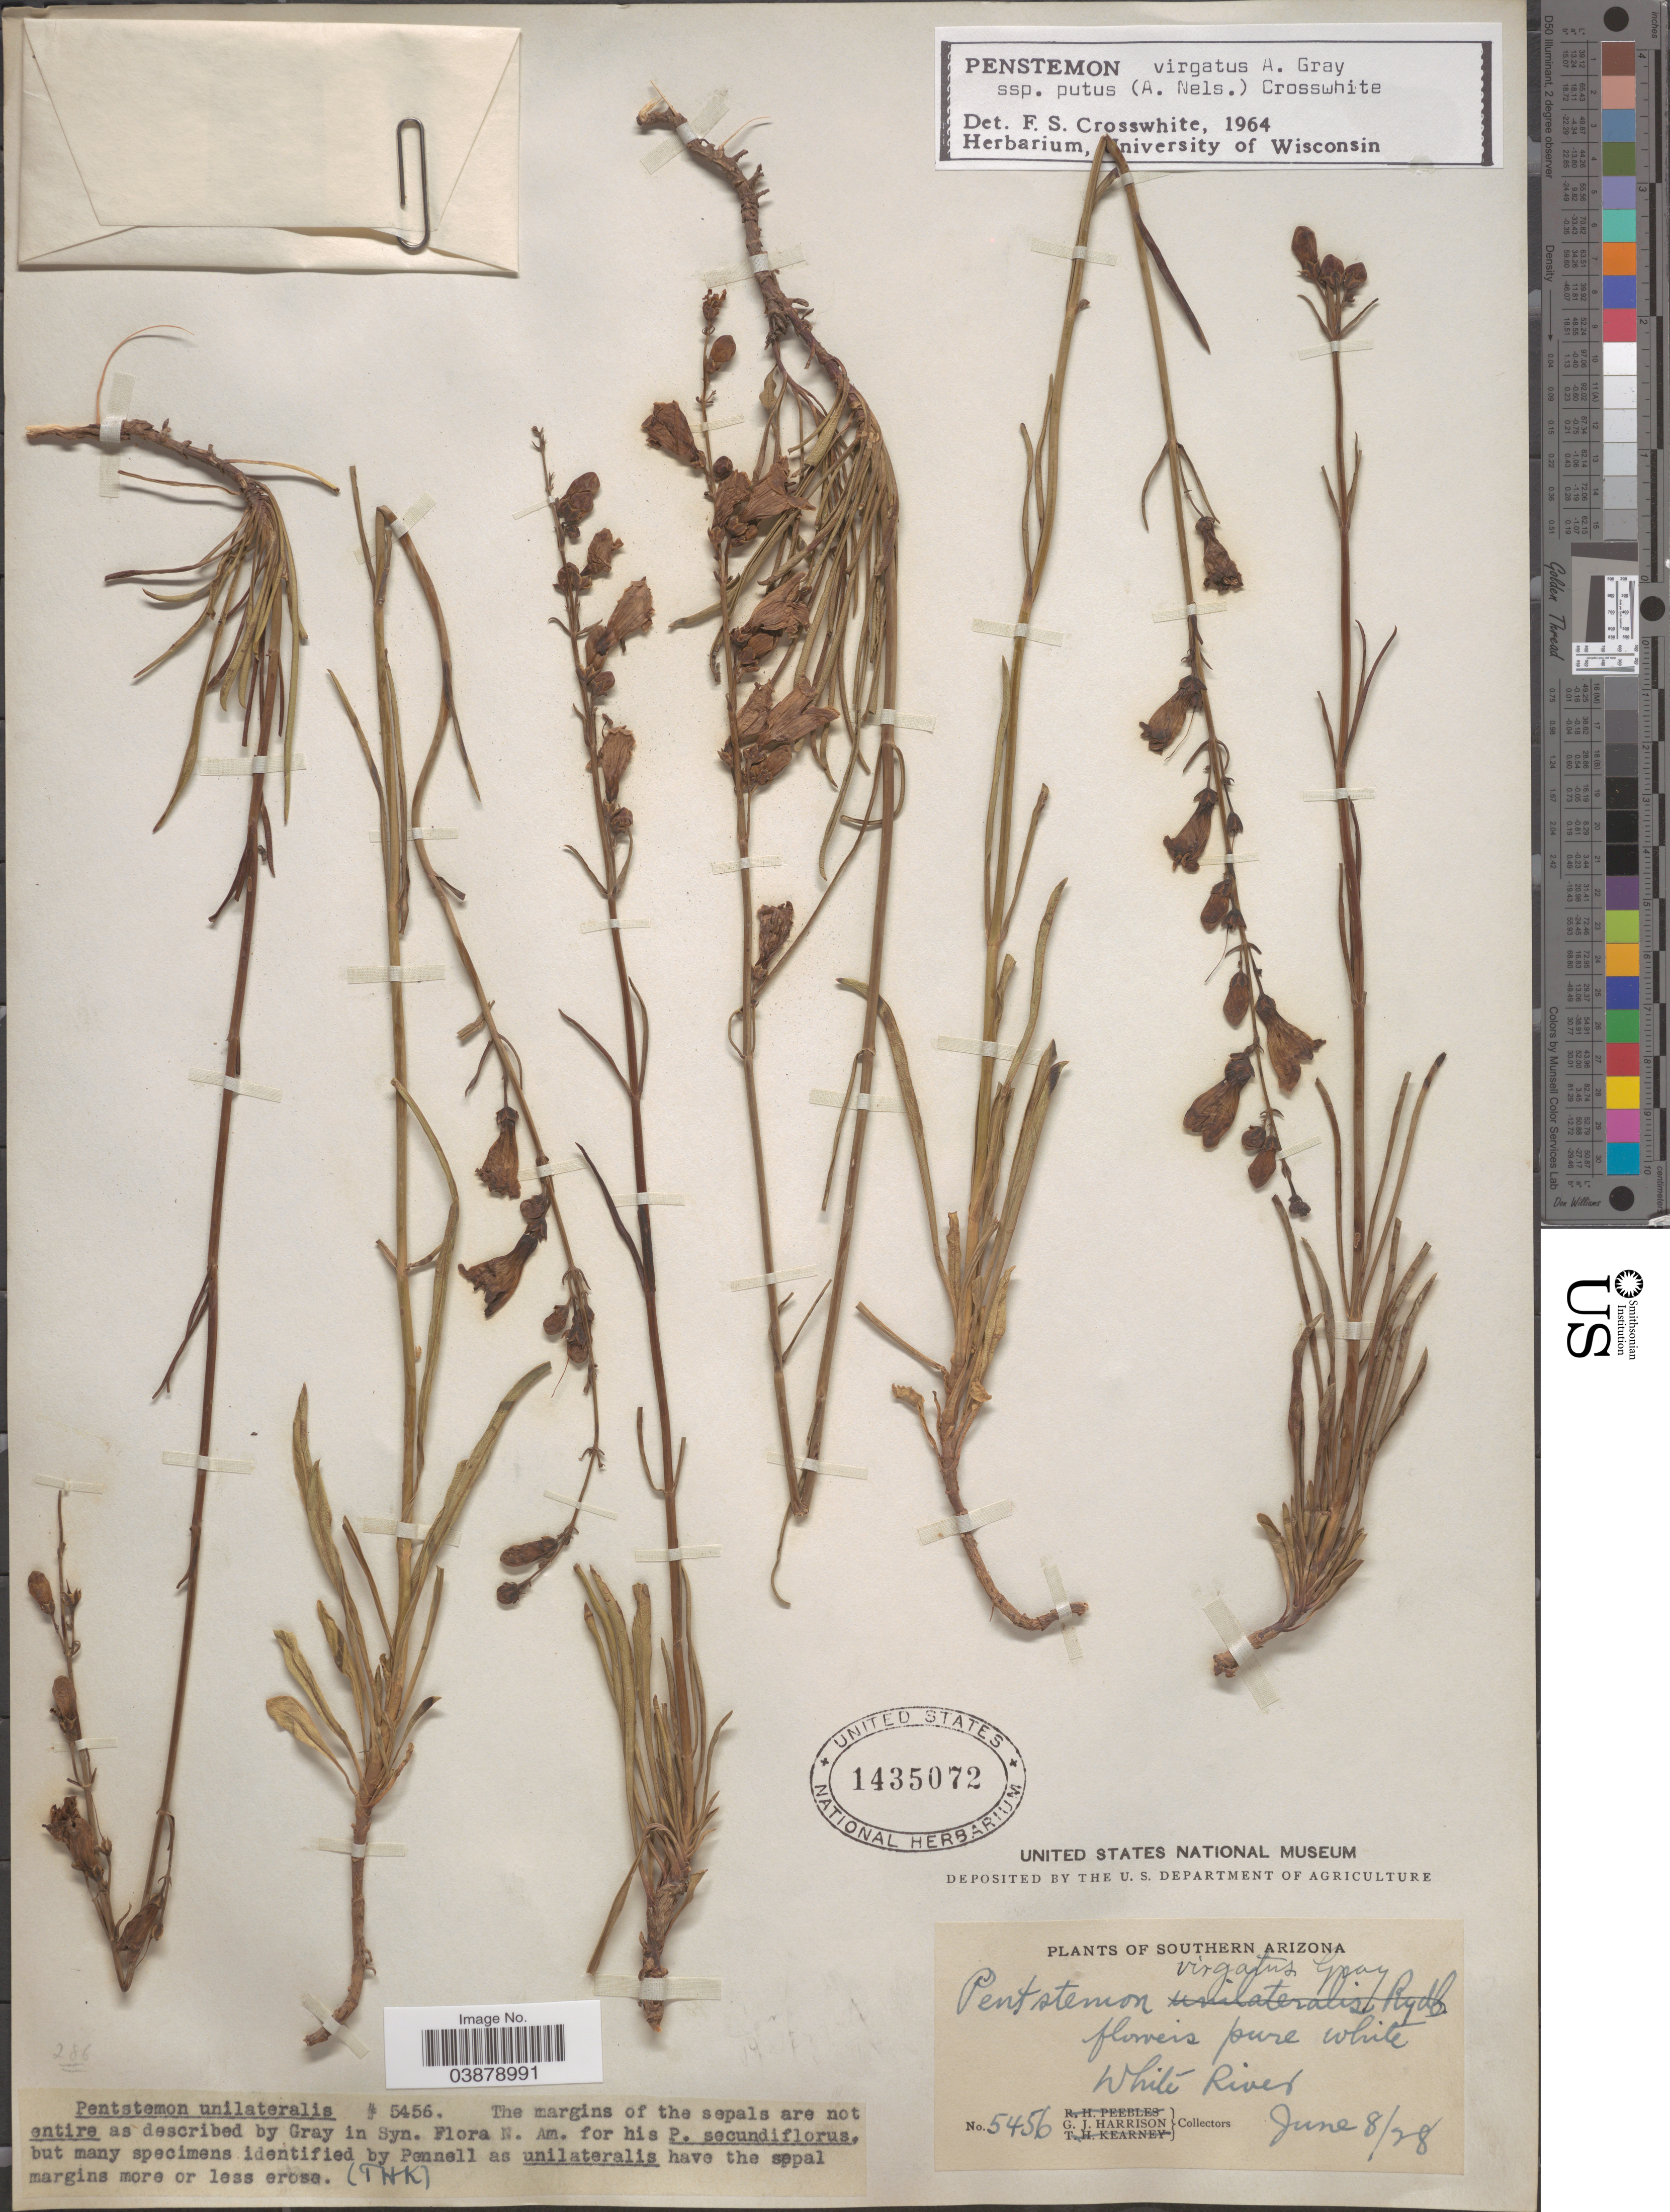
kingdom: Plantae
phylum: Tracheophyta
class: Magnoliopsida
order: Lamiales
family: Plantaginaceae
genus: Penstemon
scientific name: Penstemon virgatus subsp. putus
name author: (A. Nelson) Crosswh.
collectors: G. J. Harrison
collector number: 5456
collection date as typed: Transcribed d/m/y: 8/6/28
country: United States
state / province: Arizona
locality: Southern Arizona. White River.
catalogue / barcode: US 1435072